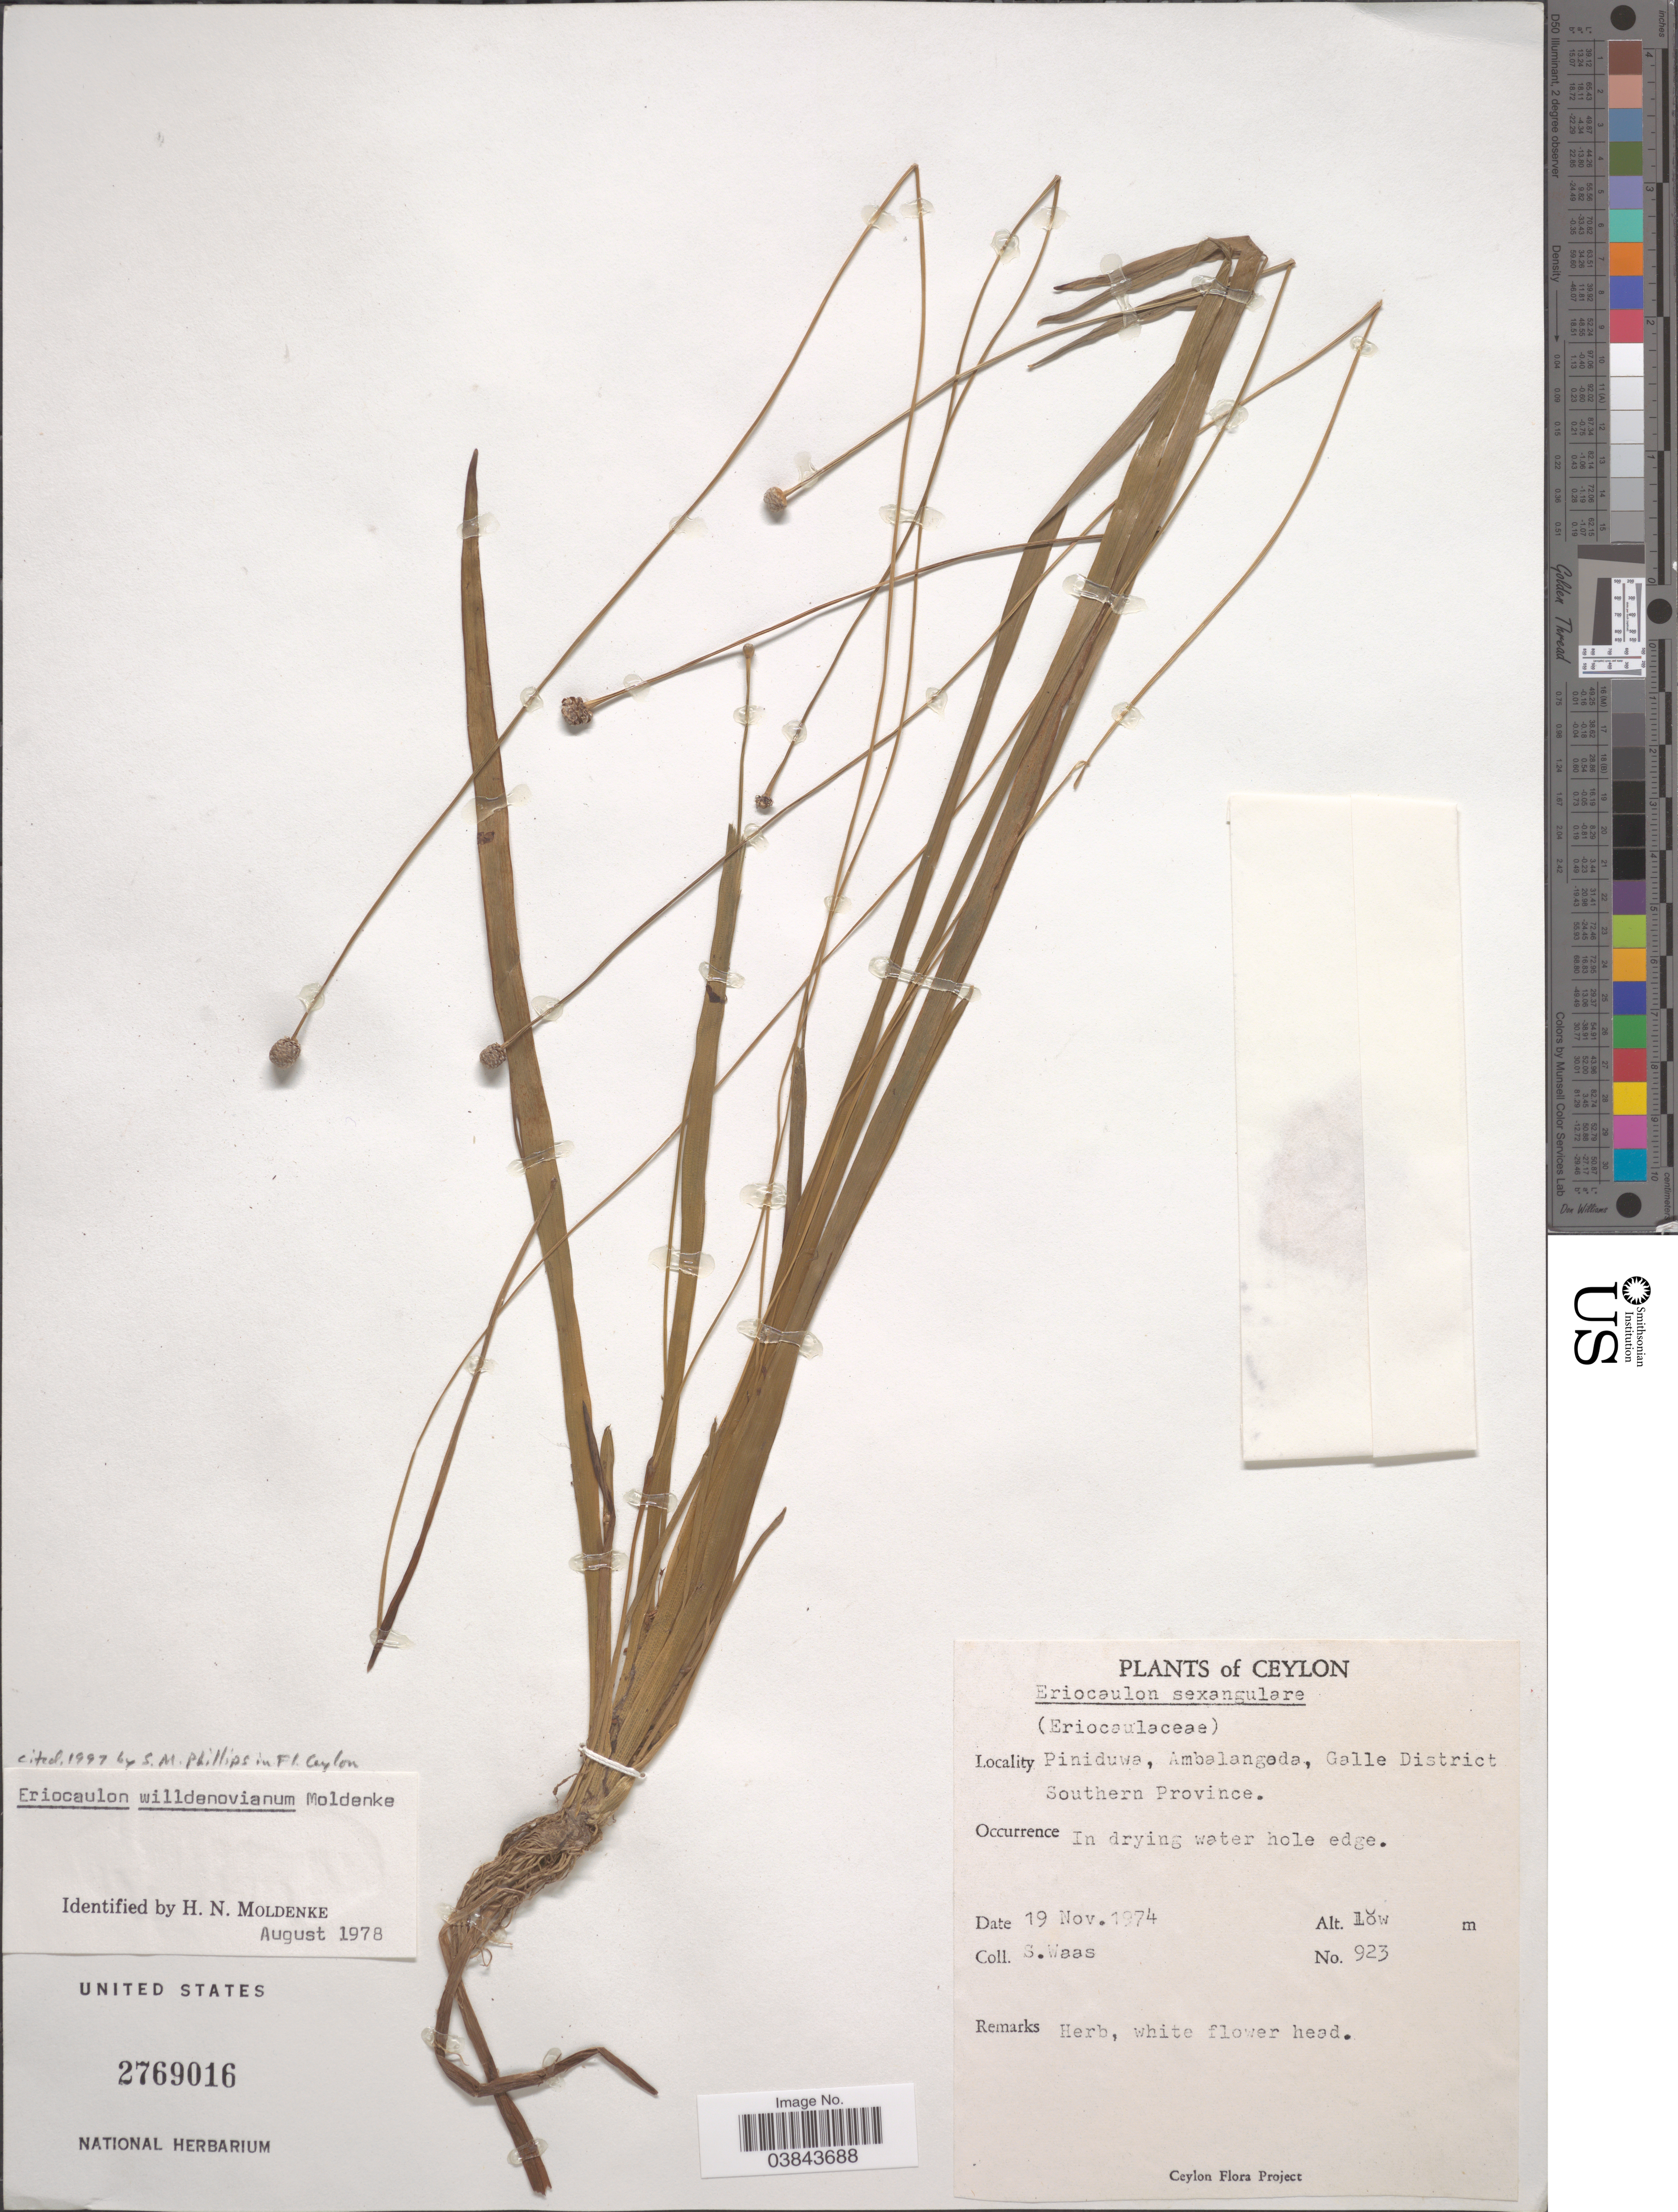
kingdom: Plantae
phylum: Tracheophyta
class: Liliopsida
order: Poales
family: Eriocaulaceae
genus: Eriocaulon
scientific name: Eriocaulon willdenovianum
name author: Moldenke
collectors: S. Waas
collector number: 923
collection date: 1974-11-19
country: Sri Lanka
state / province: Southern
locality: Ceylon. Piniduwa, Ambalangoda, Galle District. Southern Province.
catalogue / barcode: US 2769016